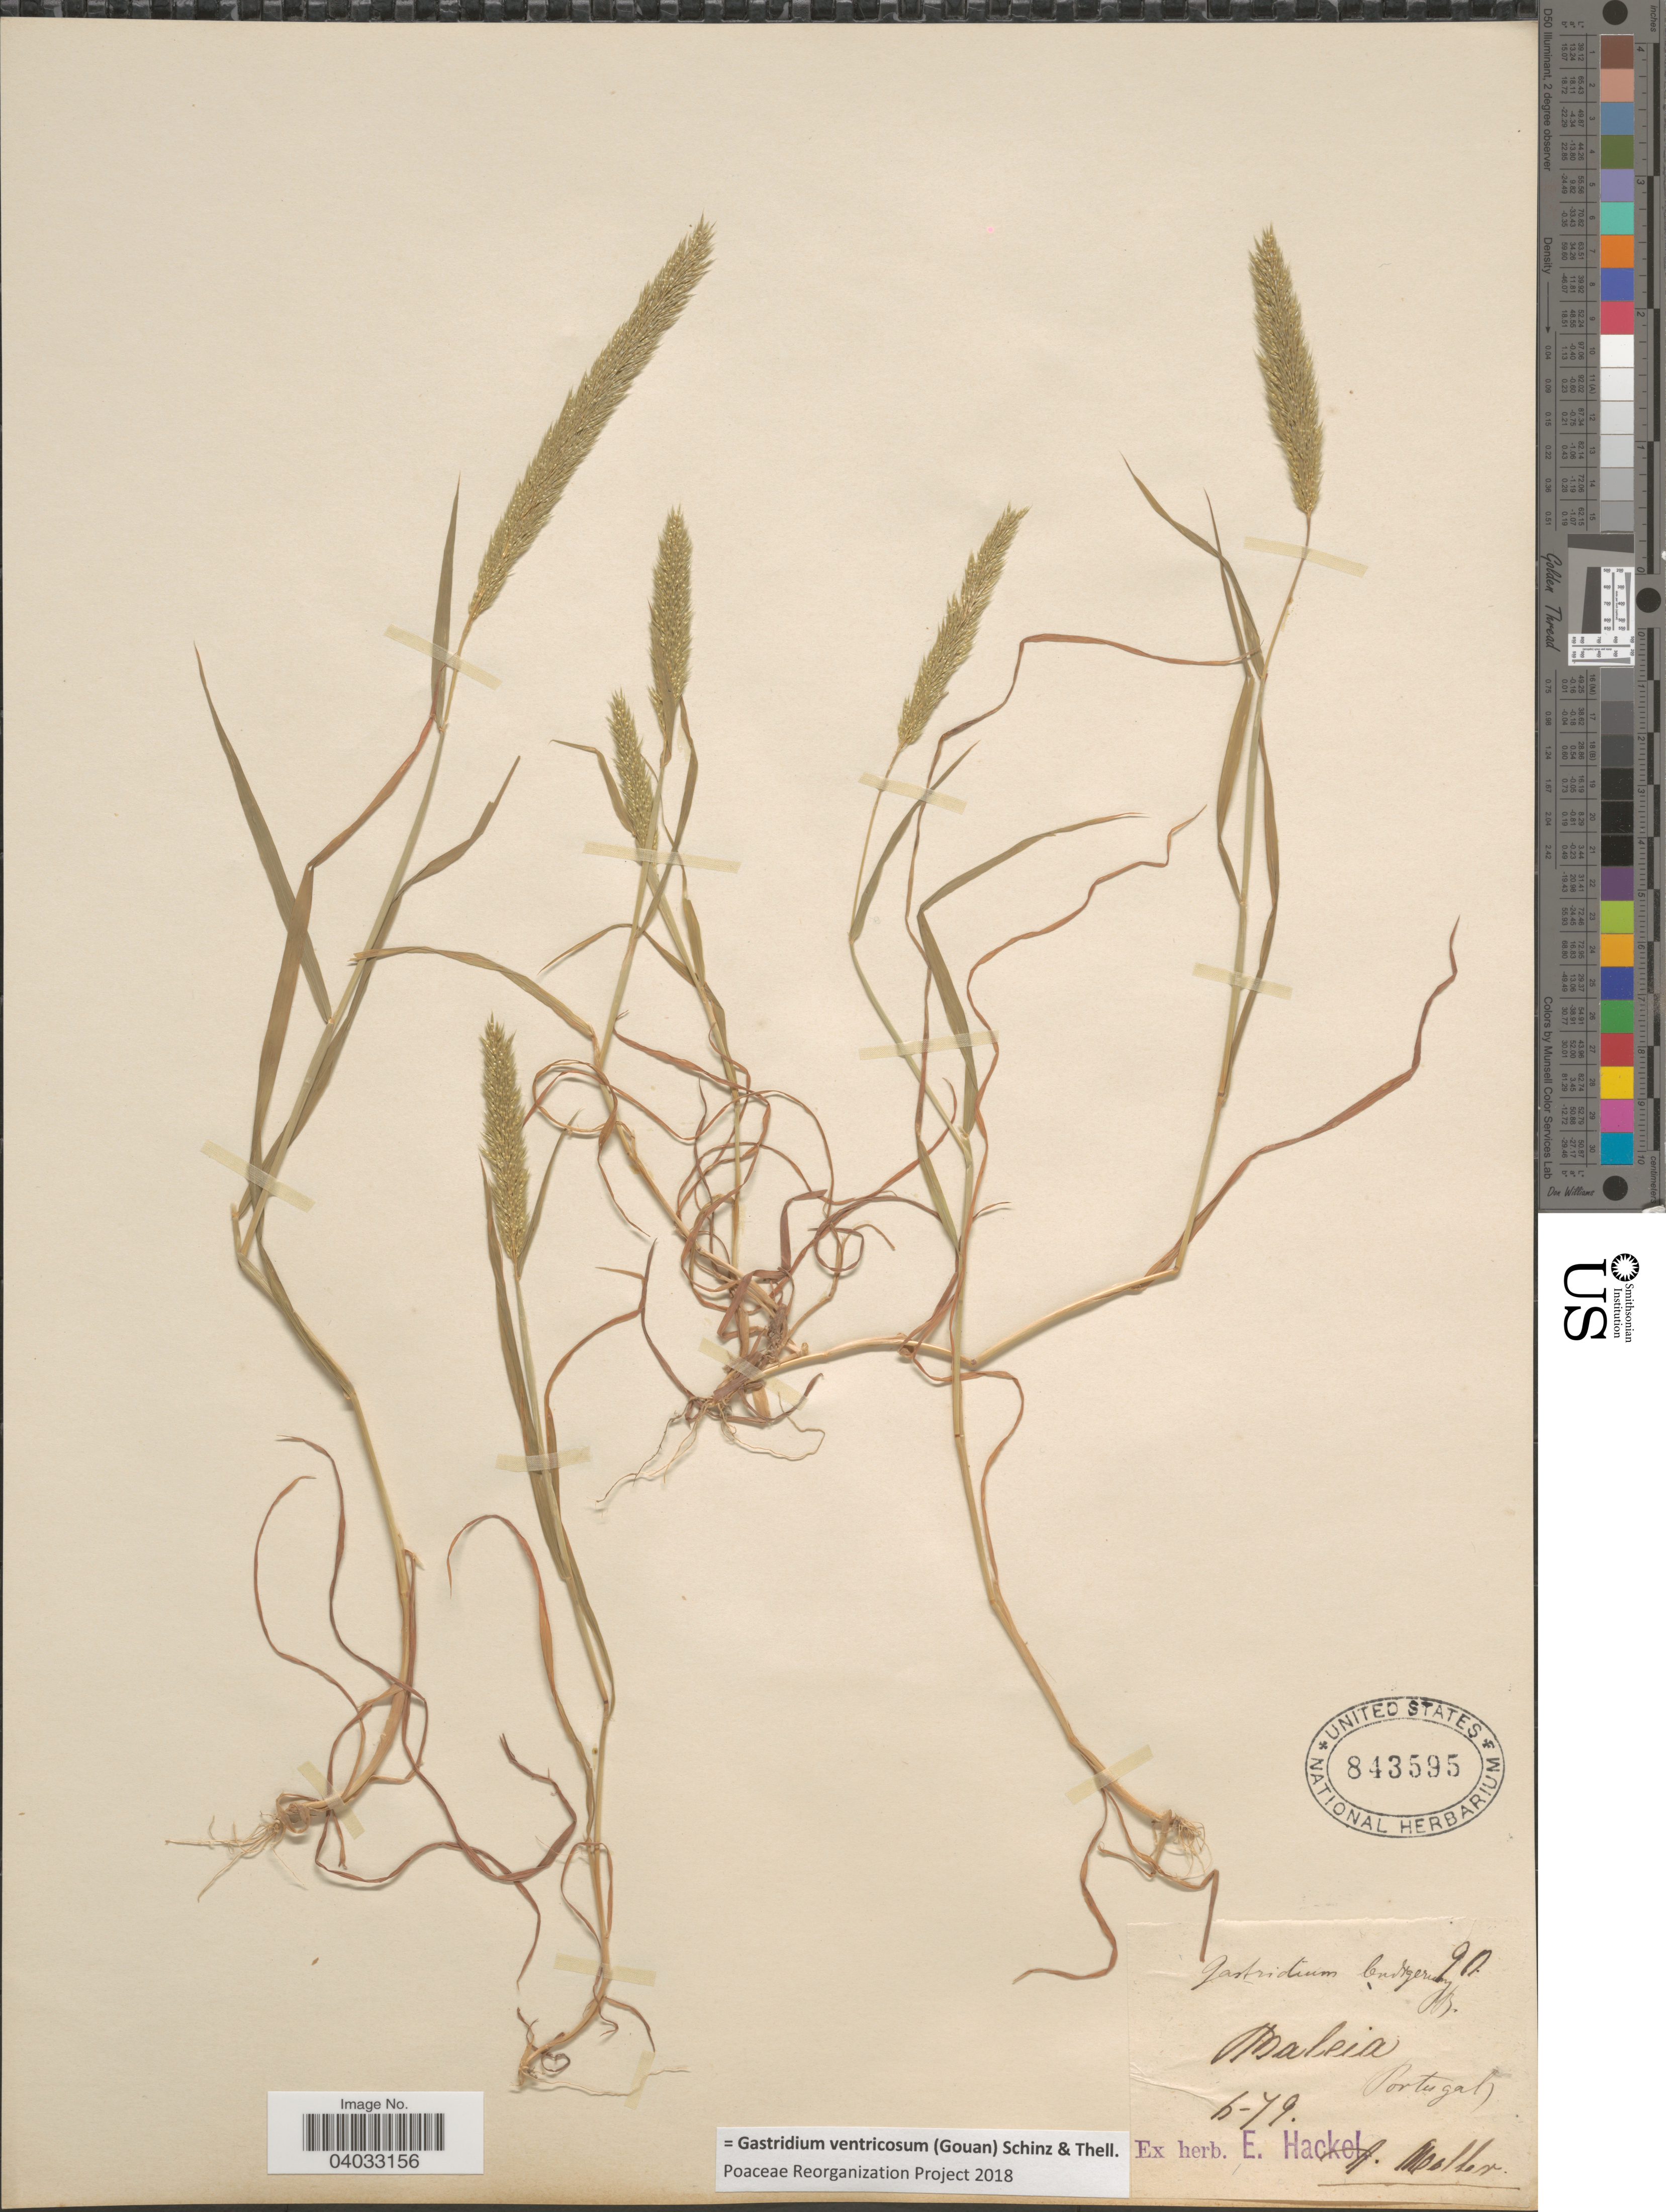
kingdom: Plantae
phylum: Tracheophyta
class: Liliopsida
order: Poales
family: Poaceae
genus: Gastridium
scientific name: Gastridium ventricosum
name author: (Gouan) Schinz & Thell.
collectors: A. Moller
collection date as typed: Transcribed d/m/y: /6/79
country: Portugal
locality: Baleia.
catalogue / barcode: US 843595